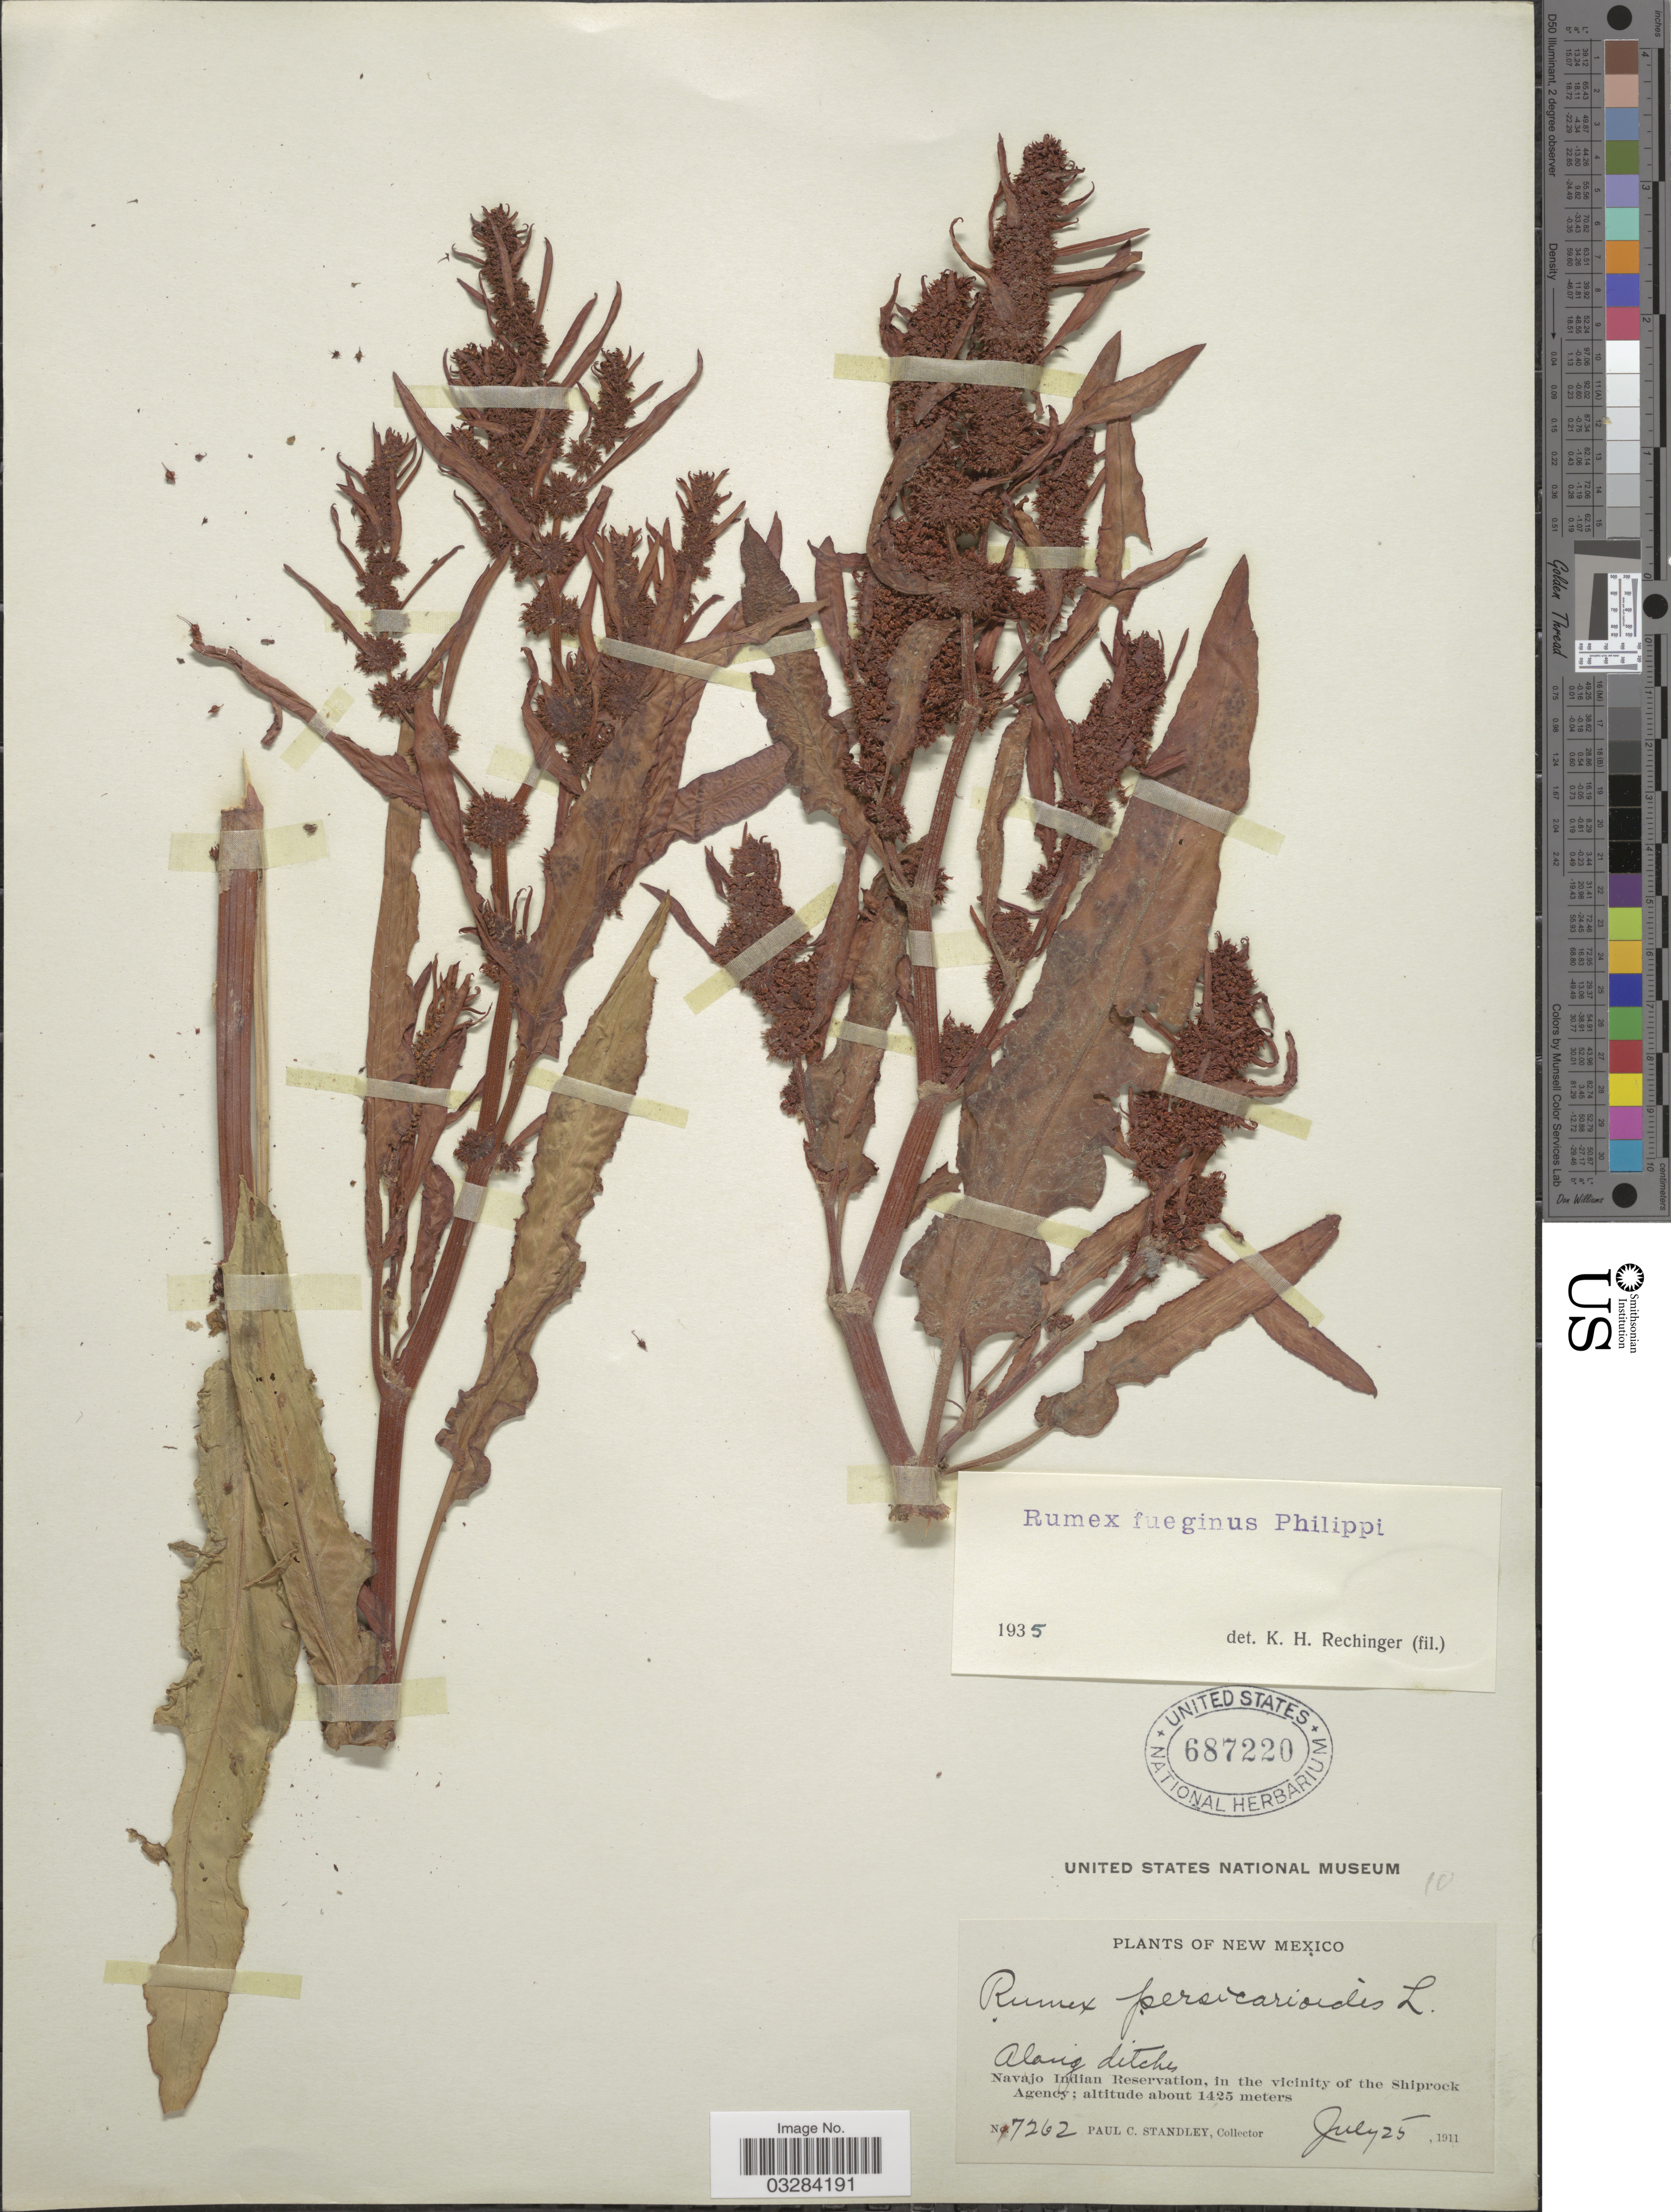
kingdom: Plantae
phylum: Tracheophyta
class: Magnoliopsida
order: Caryophyllales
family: Polygonaceae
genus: Rumex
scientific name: Rumex maritimus var. fueginus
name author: (Phil.) Dusén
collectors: P. C. Standley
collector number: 7262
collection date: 1911-07-25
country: United States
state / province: New Mexico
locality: Navajo Indian Reservation, in the vicinity of the Shiprock Agency.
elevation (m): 1425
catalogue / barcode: US 687220